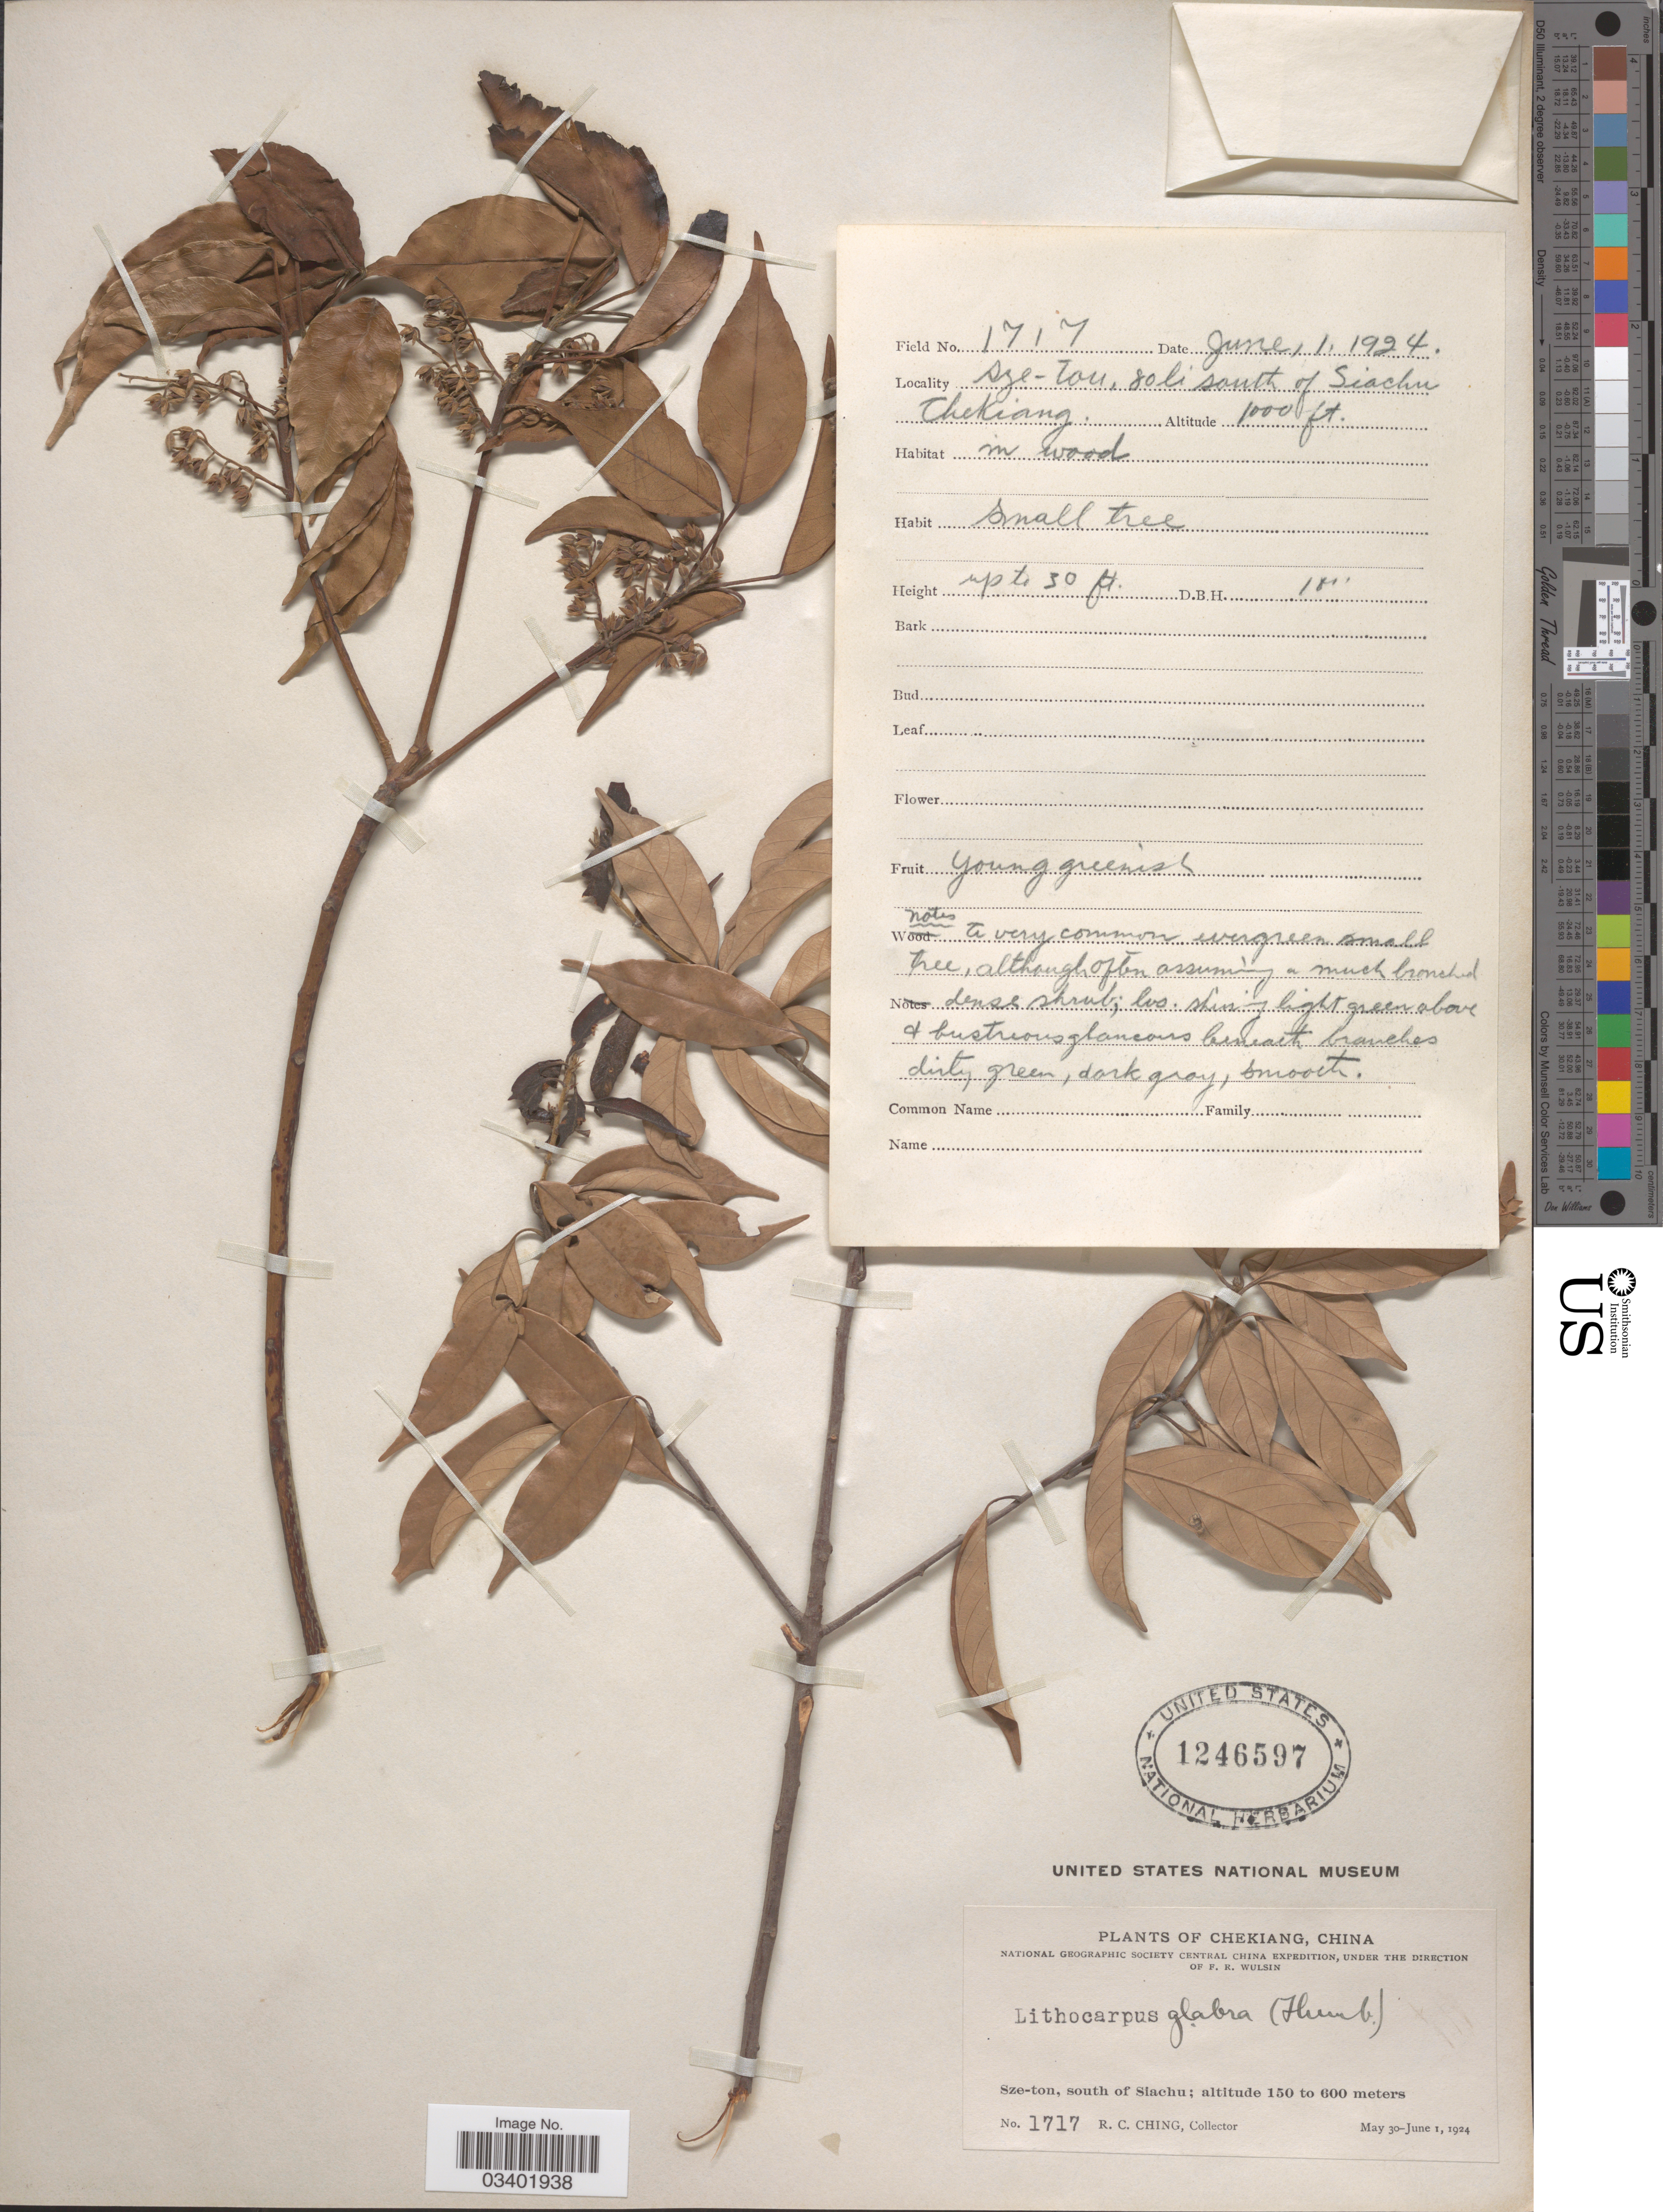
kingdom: Plantae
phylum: Tracheophyta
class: Magnoliopsida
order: Fagales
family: Fagaceae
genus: Lithocarpus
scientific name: Lithocarpus glaber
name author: (Thunb.) Nakai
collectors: R. C. Ching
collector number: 1717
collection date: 1924-06-01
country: China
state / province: Zhejiang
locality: Chekiang. Sze-ton, south of Siachu. 80 li south of Siachu.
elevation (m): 305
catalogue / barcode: US 1246597